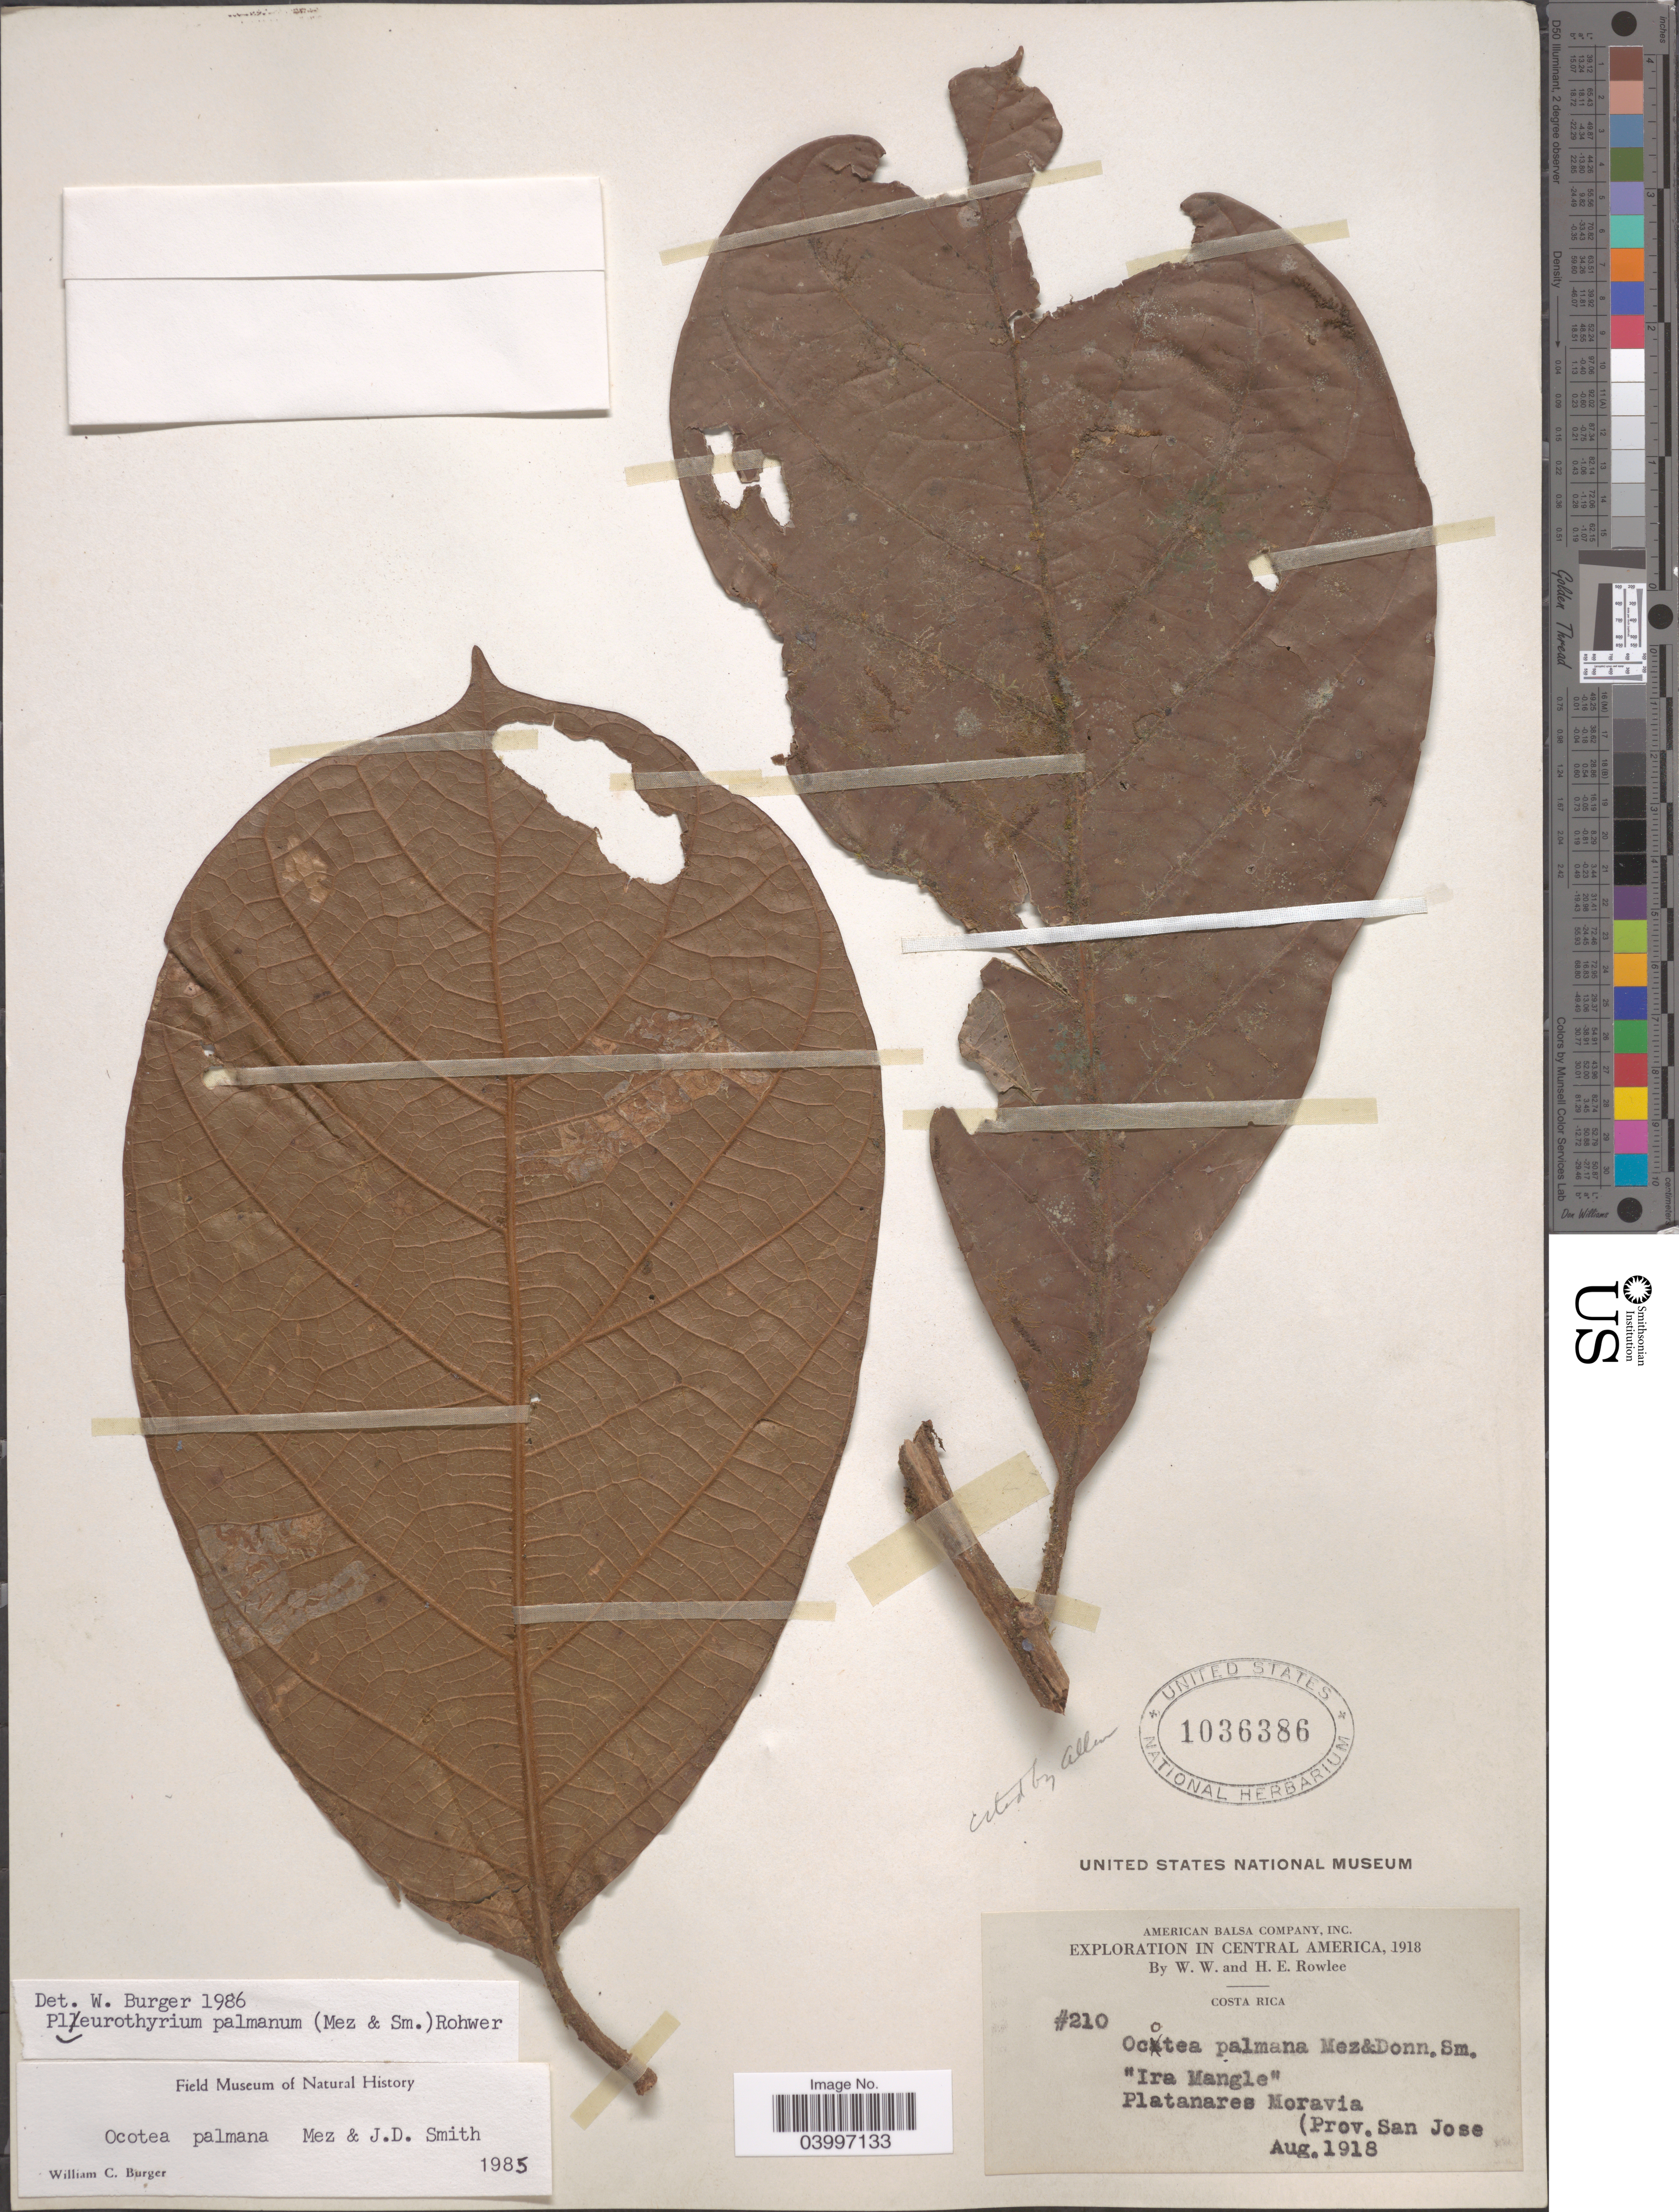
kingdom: Plantae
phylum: Tracheophyta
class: Magnoliopsida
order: Laurales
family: Lauraceae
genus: Pleurothyrium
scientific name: Pleurothyrium palmanum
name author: (Mez & Donn. Sm.) Rohwer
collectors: W. W. Rowlee & H. E. Rowlee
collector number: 210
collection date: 1918-08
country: Costa Rica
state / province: San José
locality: Platanares Moravia.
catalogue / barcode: US 1036386